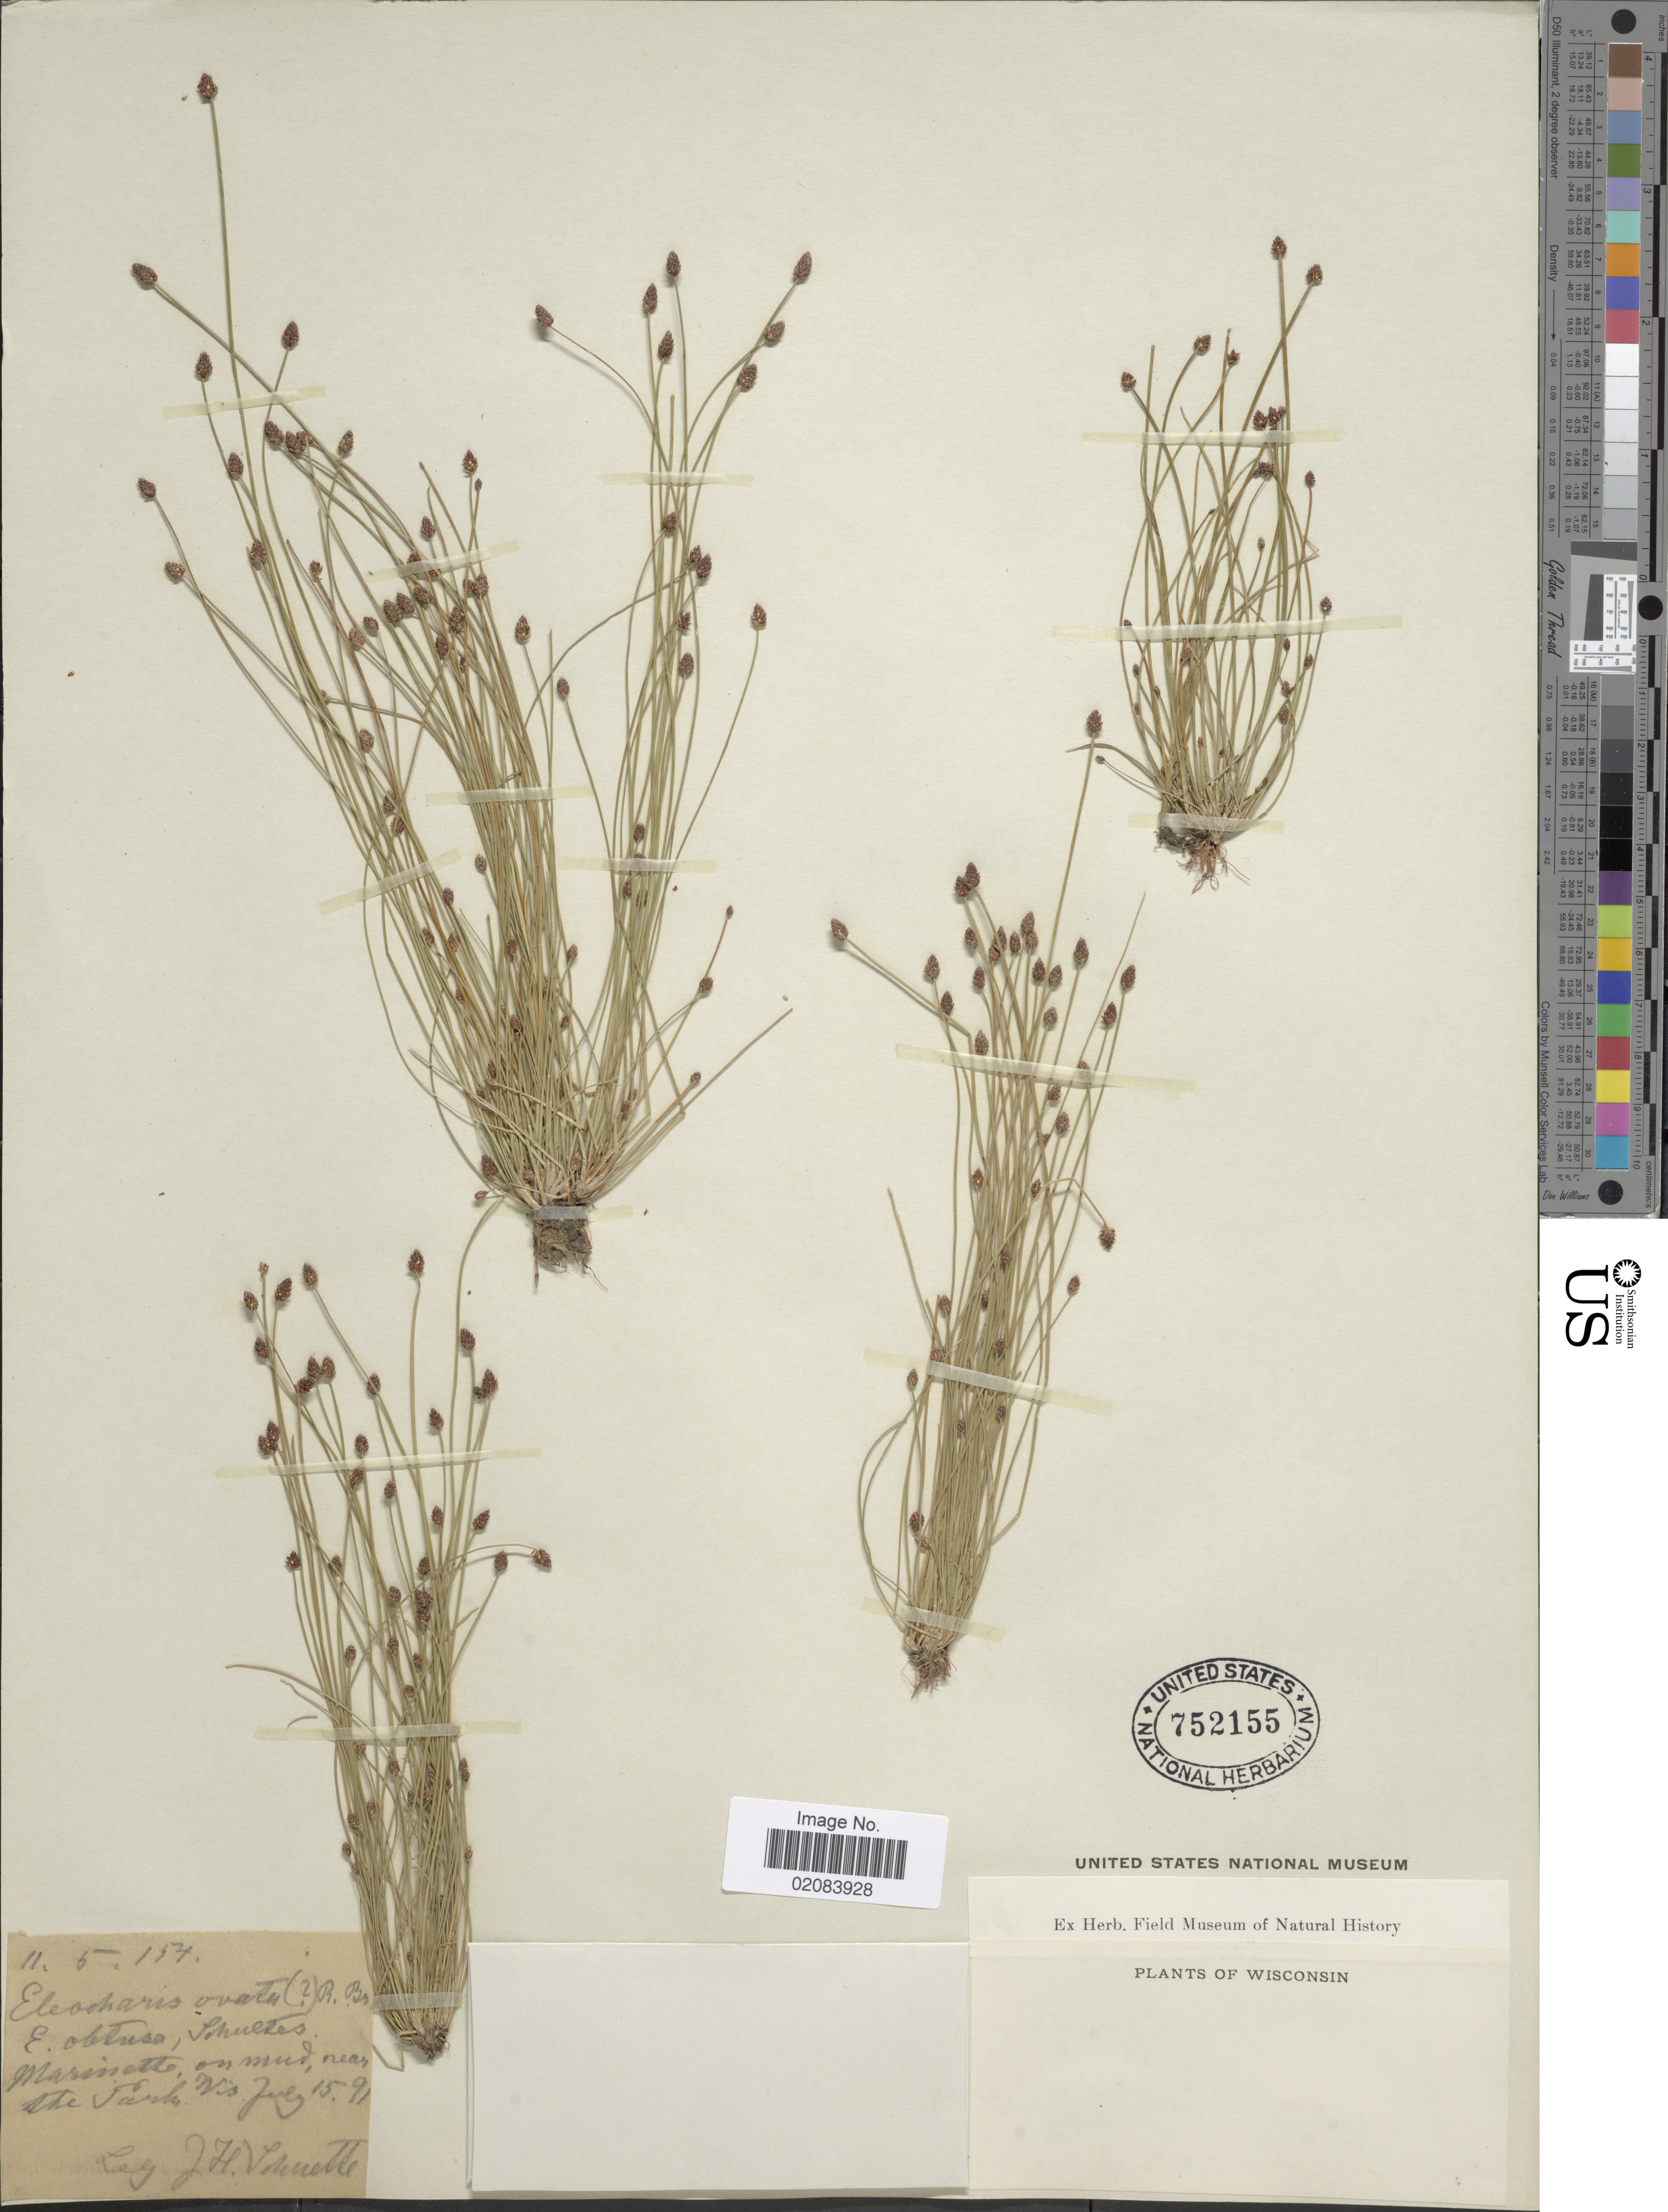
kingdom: Plantae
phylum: Tracheophyta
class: Liliopsida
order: Poales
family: Cyperaceae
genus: Eleocharis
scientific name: Eleocharis ovata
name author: (Roth) Roem. & Schult.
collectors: J. H. Schuette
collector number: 5154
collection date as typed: Transcribed d/m/y: 15/7/91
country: United States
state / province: Wisconsin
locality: Marinette, near the Park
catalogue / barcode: US 752155